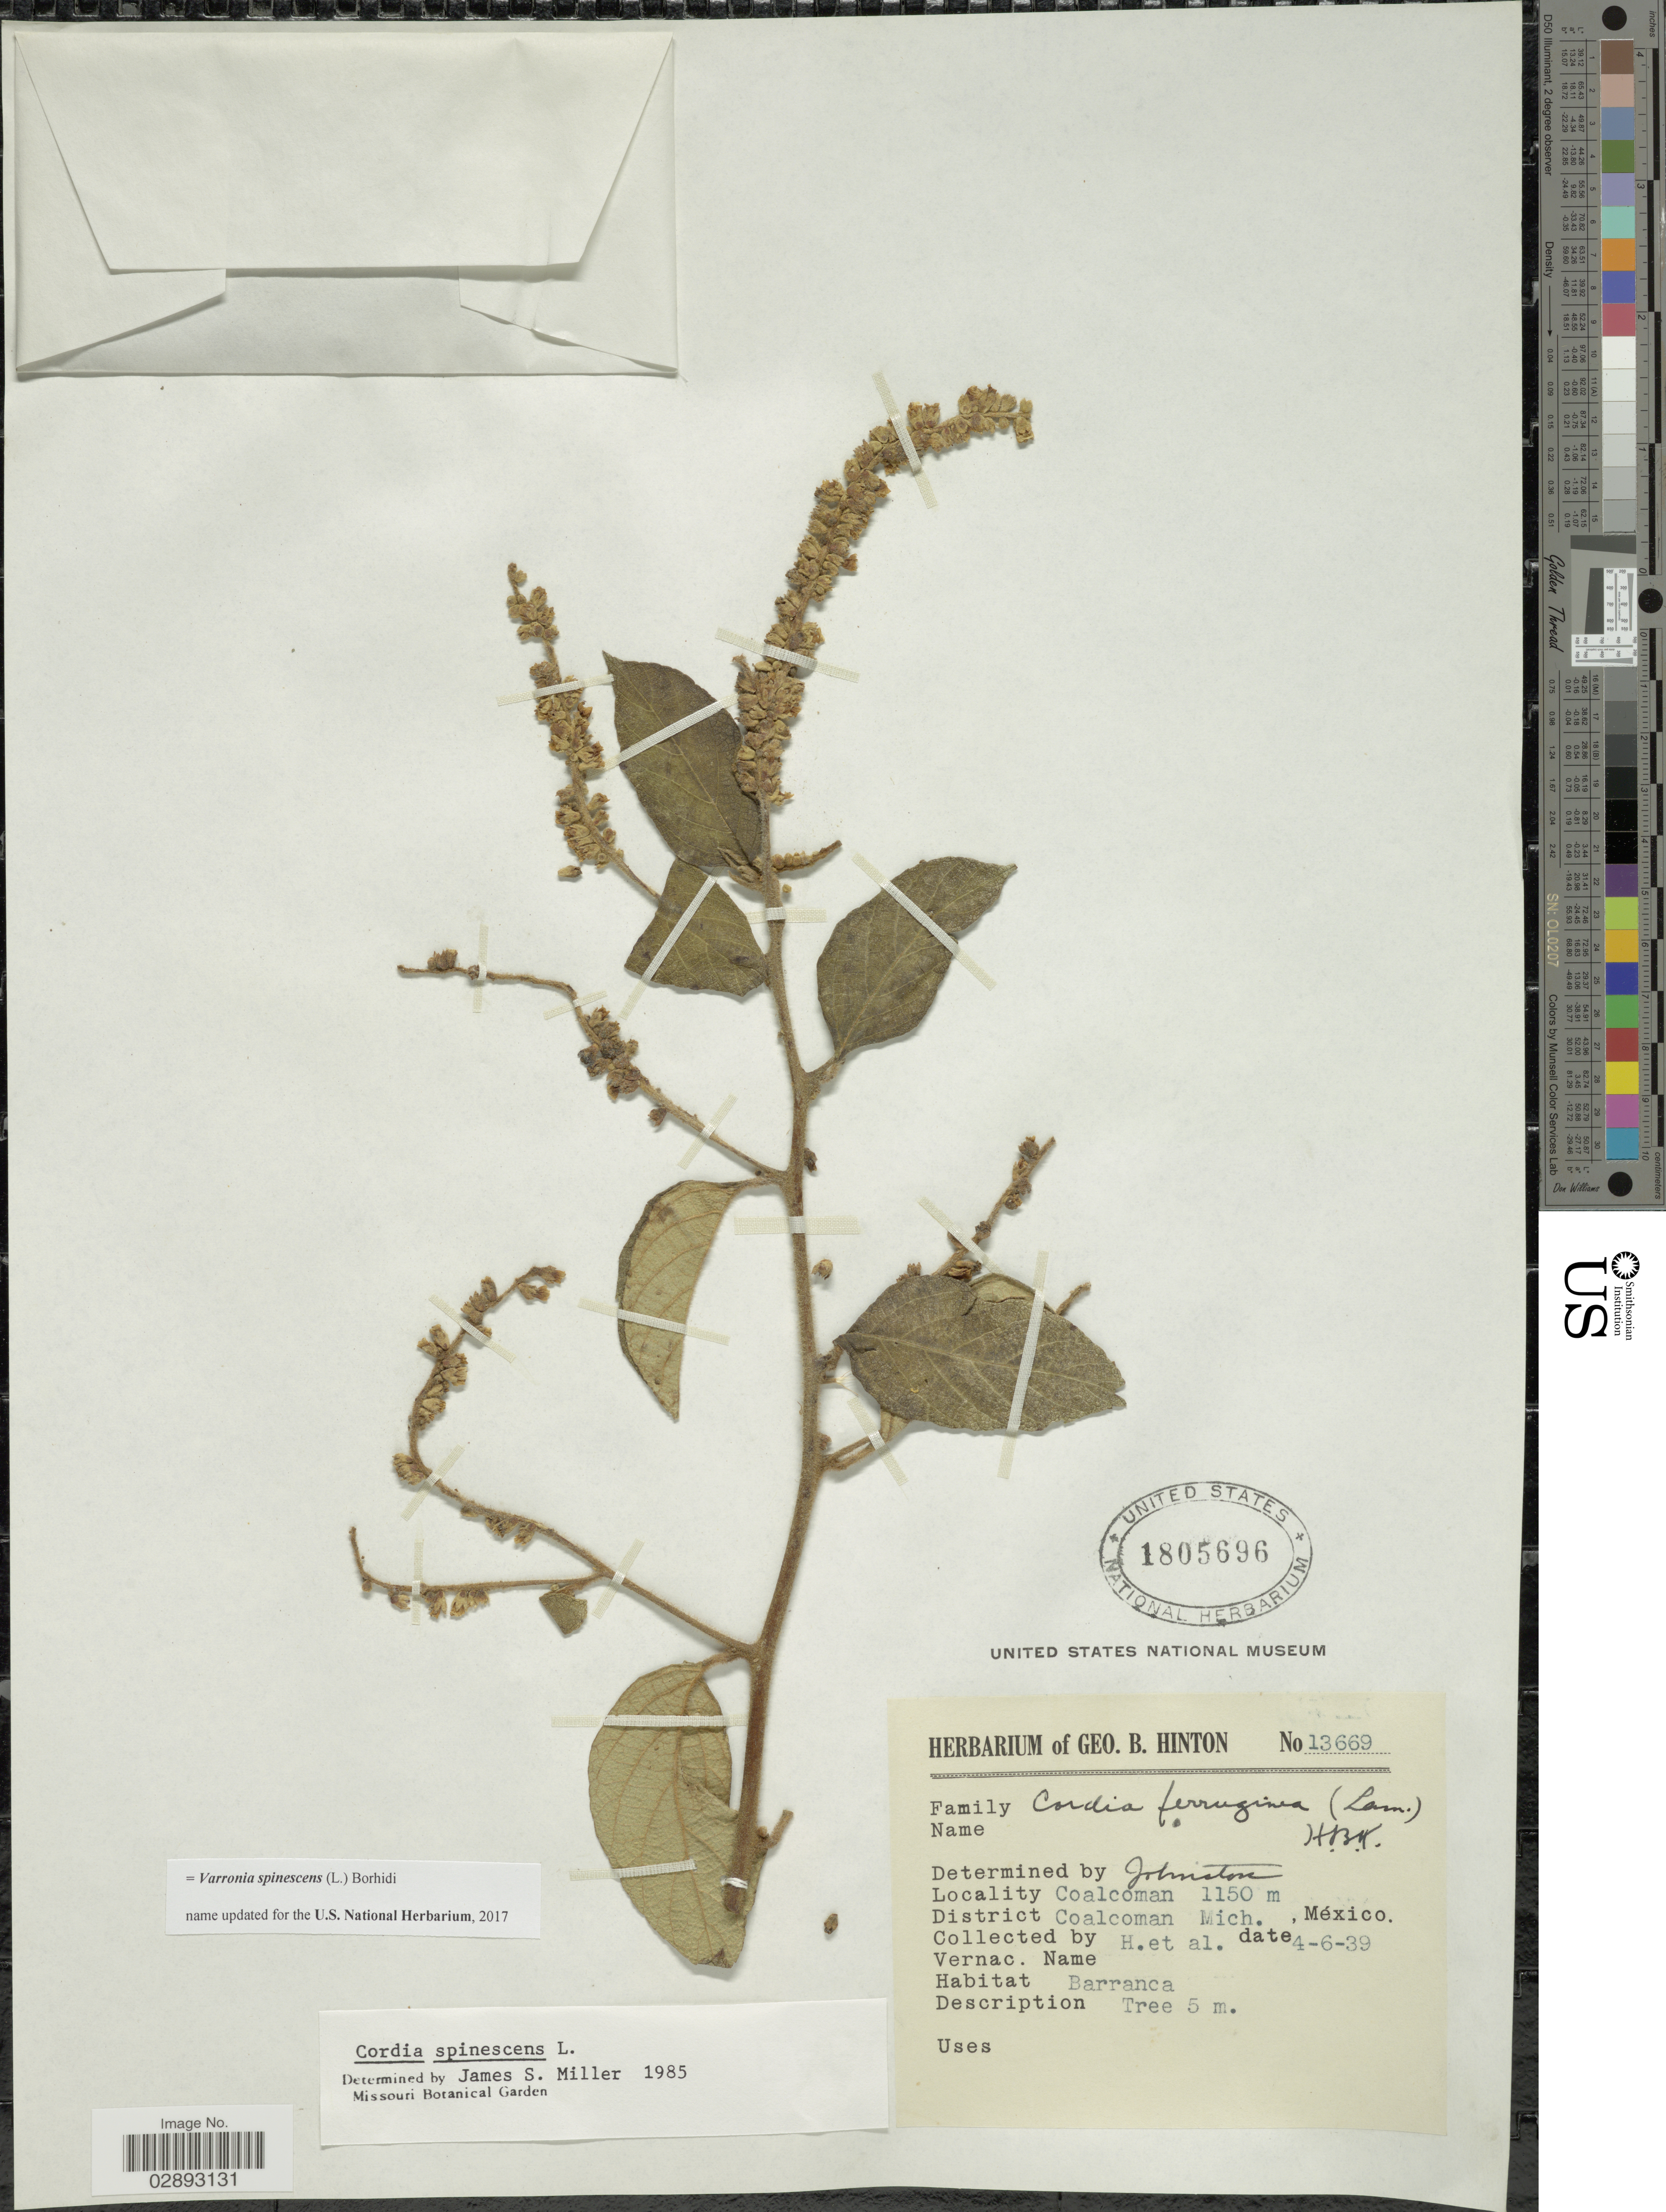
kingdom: Plantae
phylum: Tracheophyta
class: Magnoliopsida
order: Boraginales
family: Cordiaceae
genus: Varronia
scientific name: Varronia spinescens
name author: (L.) Borhidi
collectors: G. B. Hinton & et al.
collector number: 13669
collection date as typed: Transcribed d/m/y: 6/4/39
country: Mexico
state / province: Michoacán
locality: Coalcoman. District Coalcoman, Mich.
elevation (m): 1150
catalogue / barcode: US 1805696